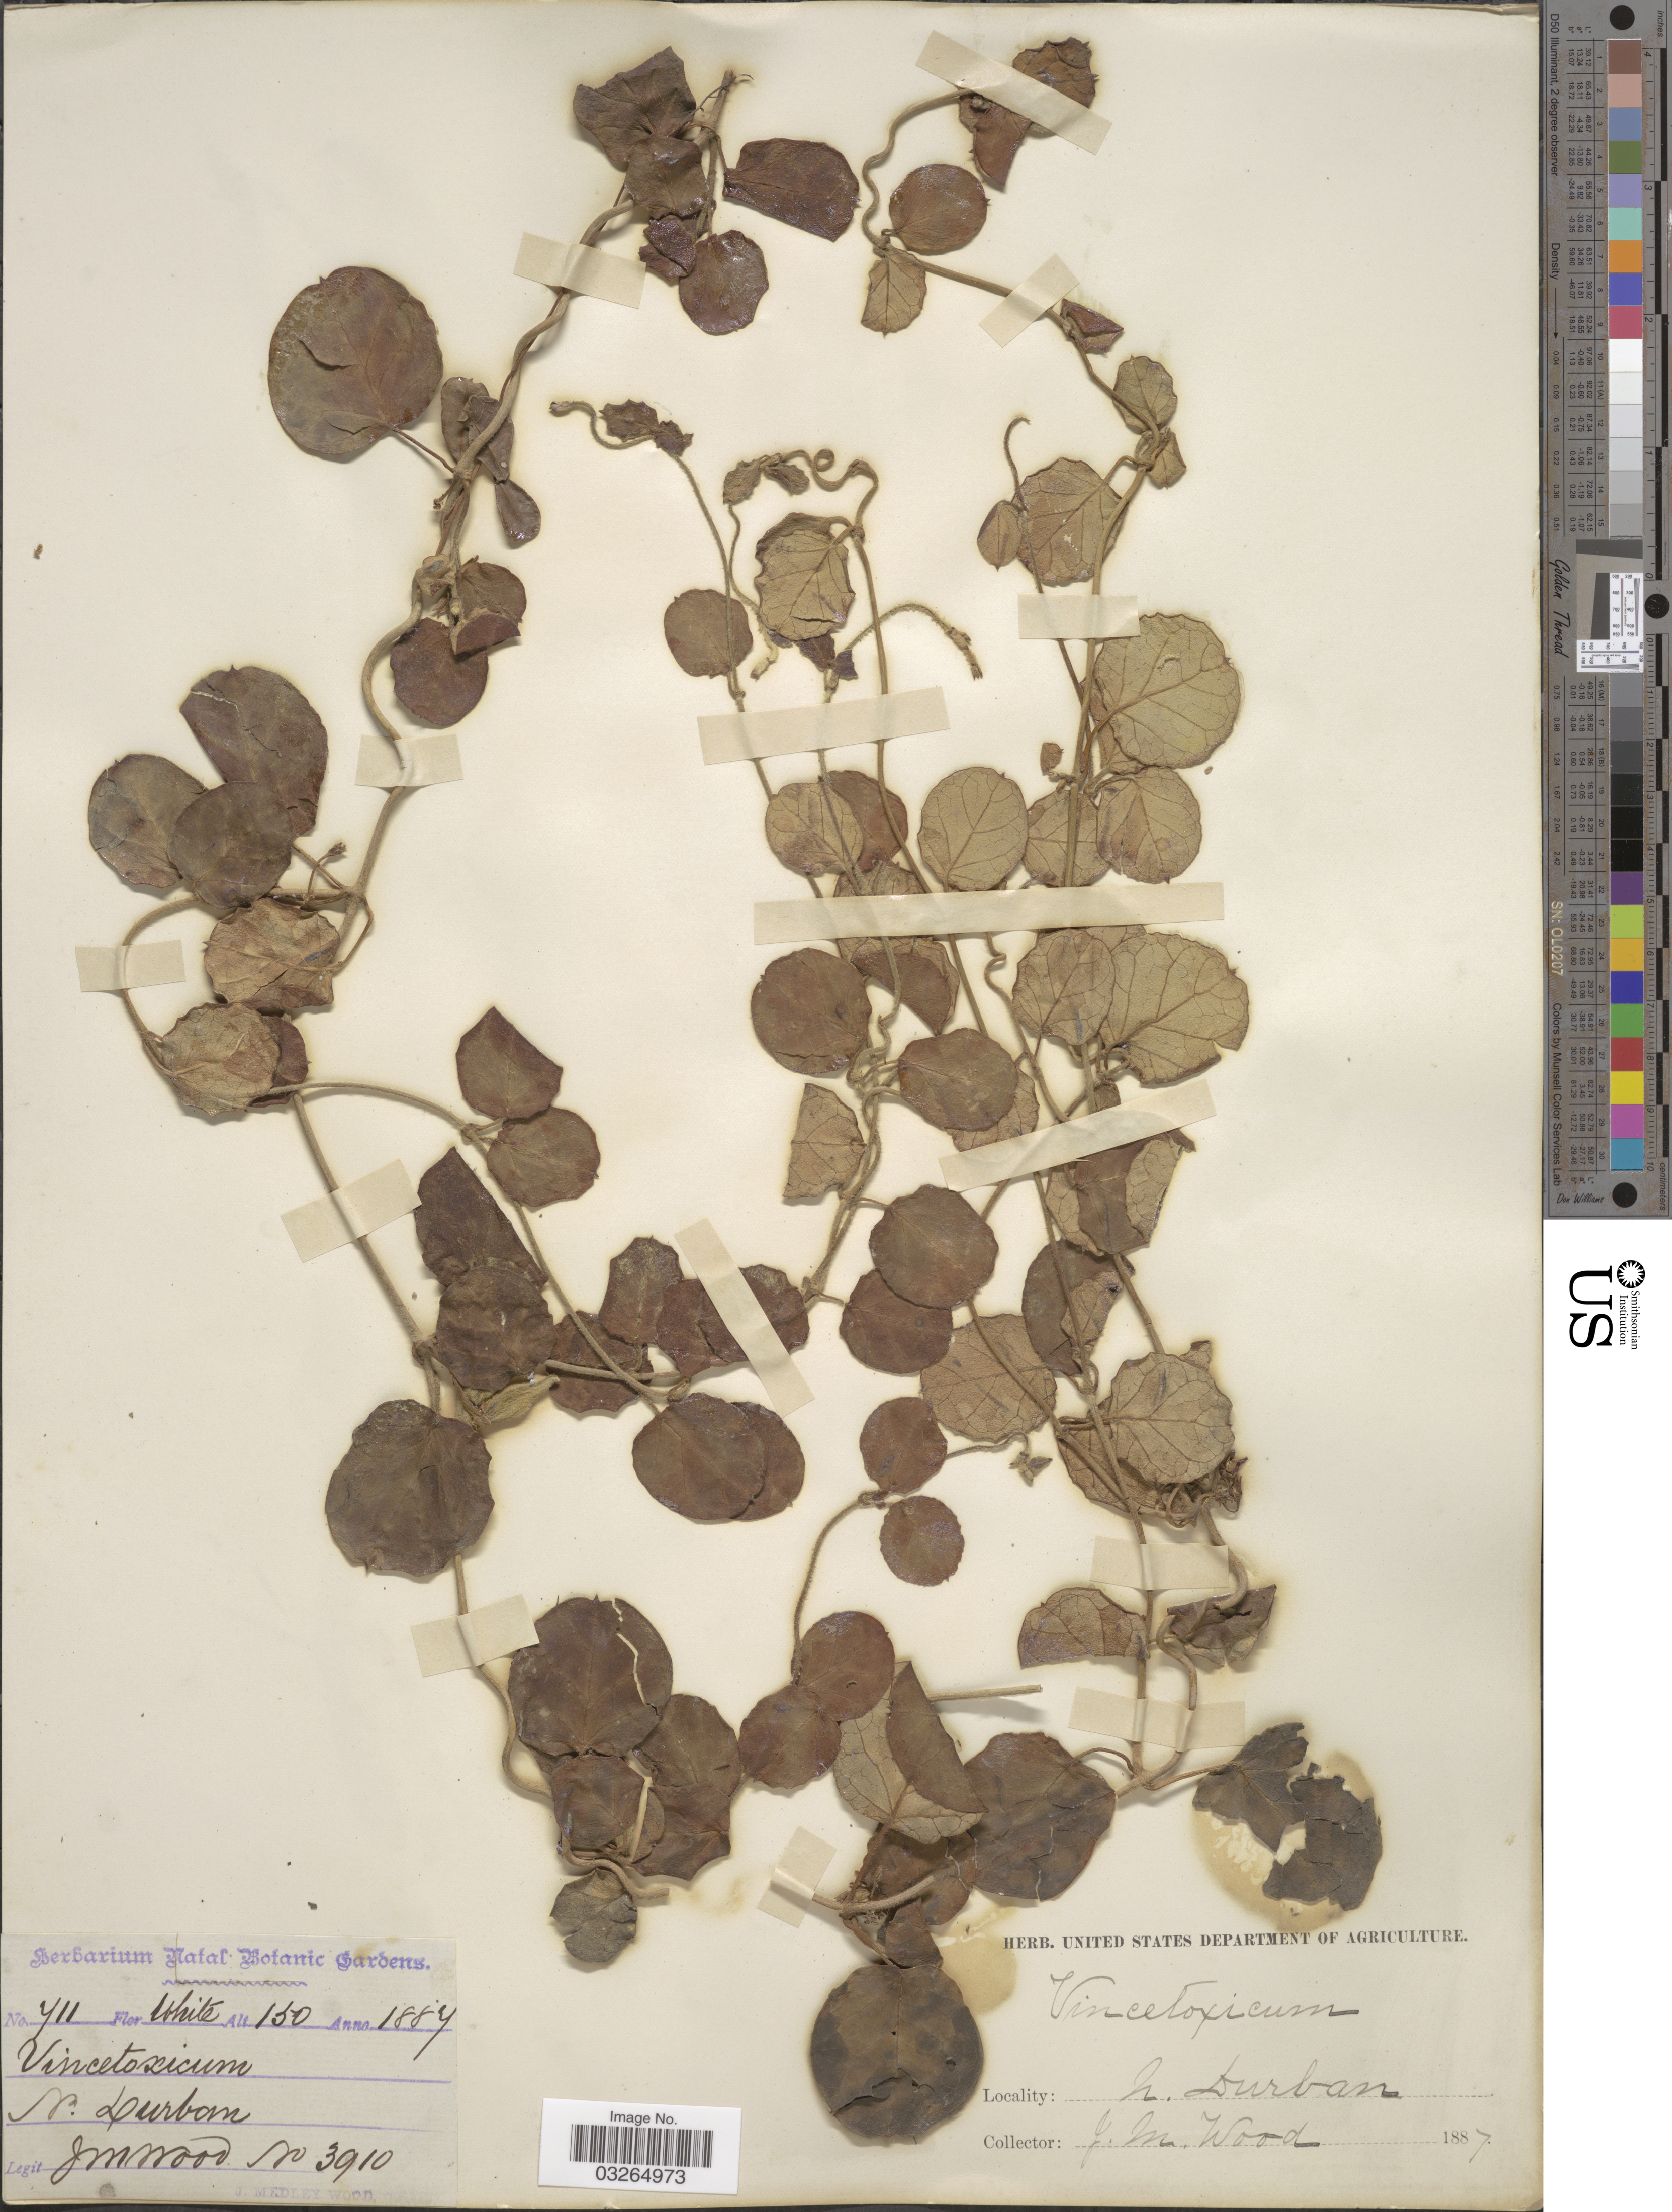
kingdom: Plantae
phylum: Tracheophyta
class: Magnoliopsida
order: Gentianales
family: Apocynaceae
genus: Cynanchum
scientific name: Cynanchum africanum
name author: Hoffmanns.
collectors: J. M. Wood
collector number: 3910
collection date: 1887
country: South Africa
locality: N. Durban.